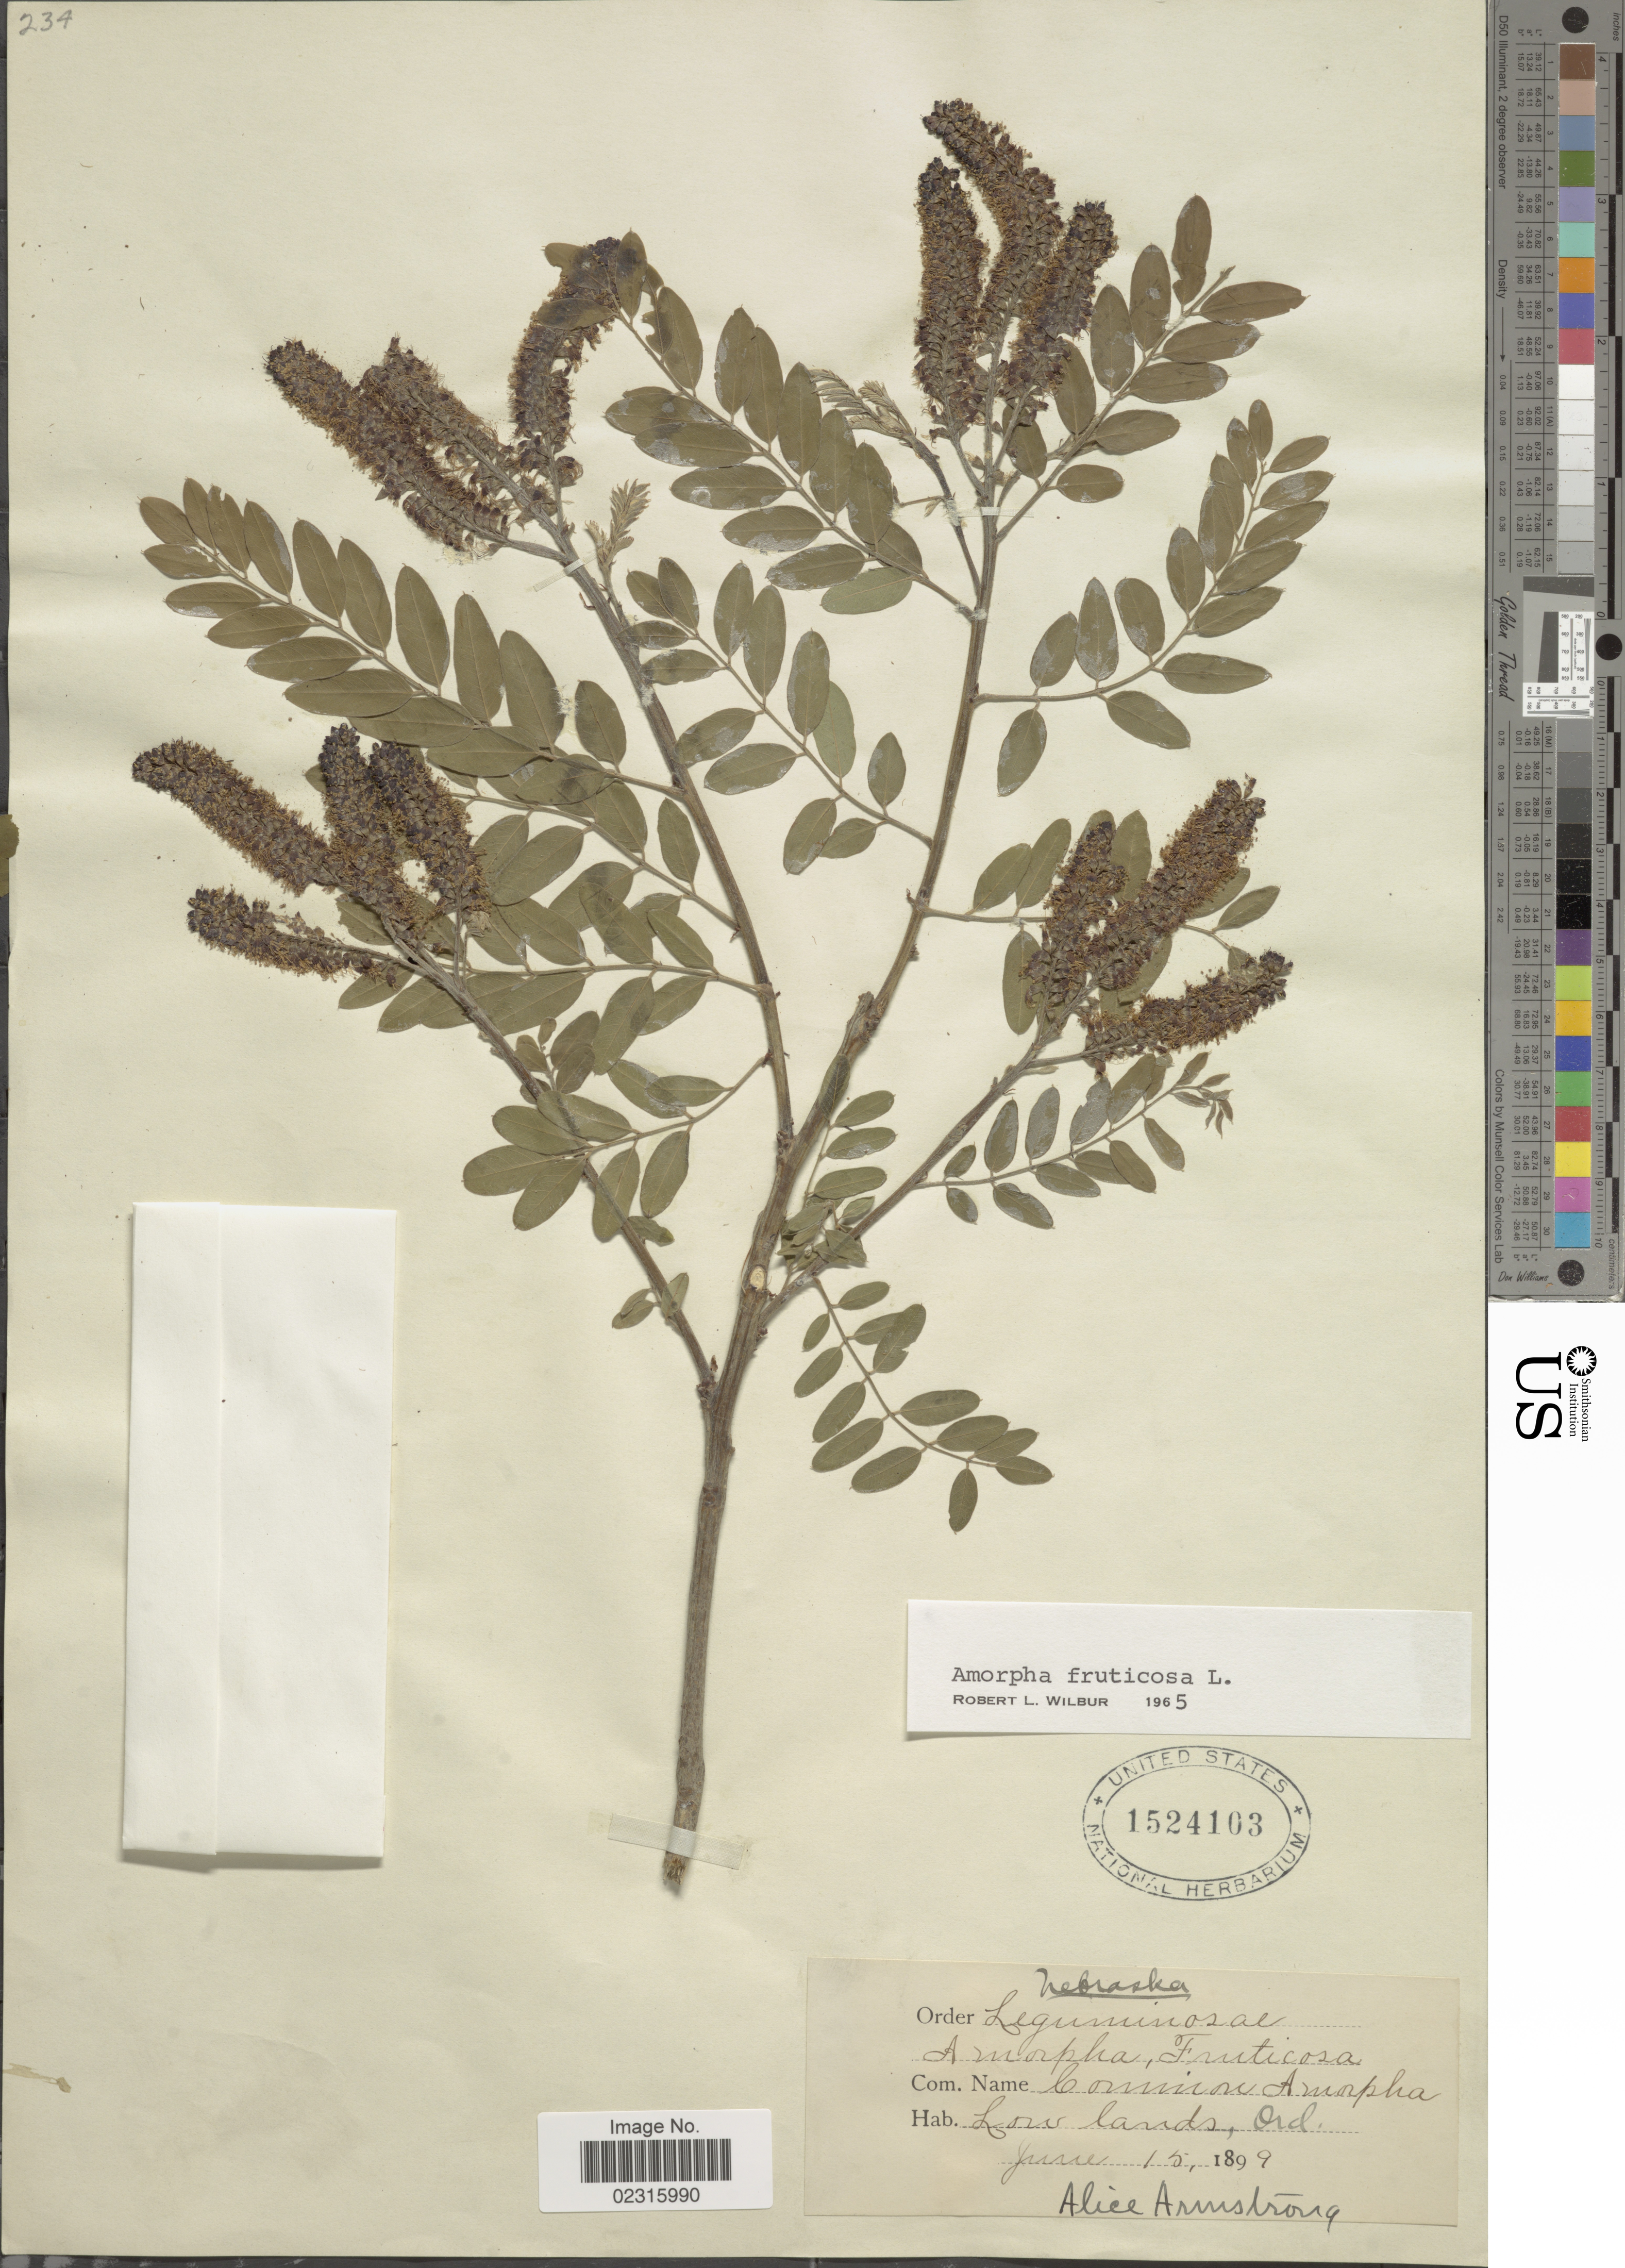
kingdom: Plantae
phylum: Tracheophyta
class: Magnoliopsida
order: Fabales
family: Fabaceae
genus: Amorpha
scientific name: Amorpha fruticosa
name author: L.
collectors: A. Armstrong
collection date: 1899-06-15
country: United States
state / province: Nebraska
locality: Low lands, Ord.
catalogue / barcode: US 1524103